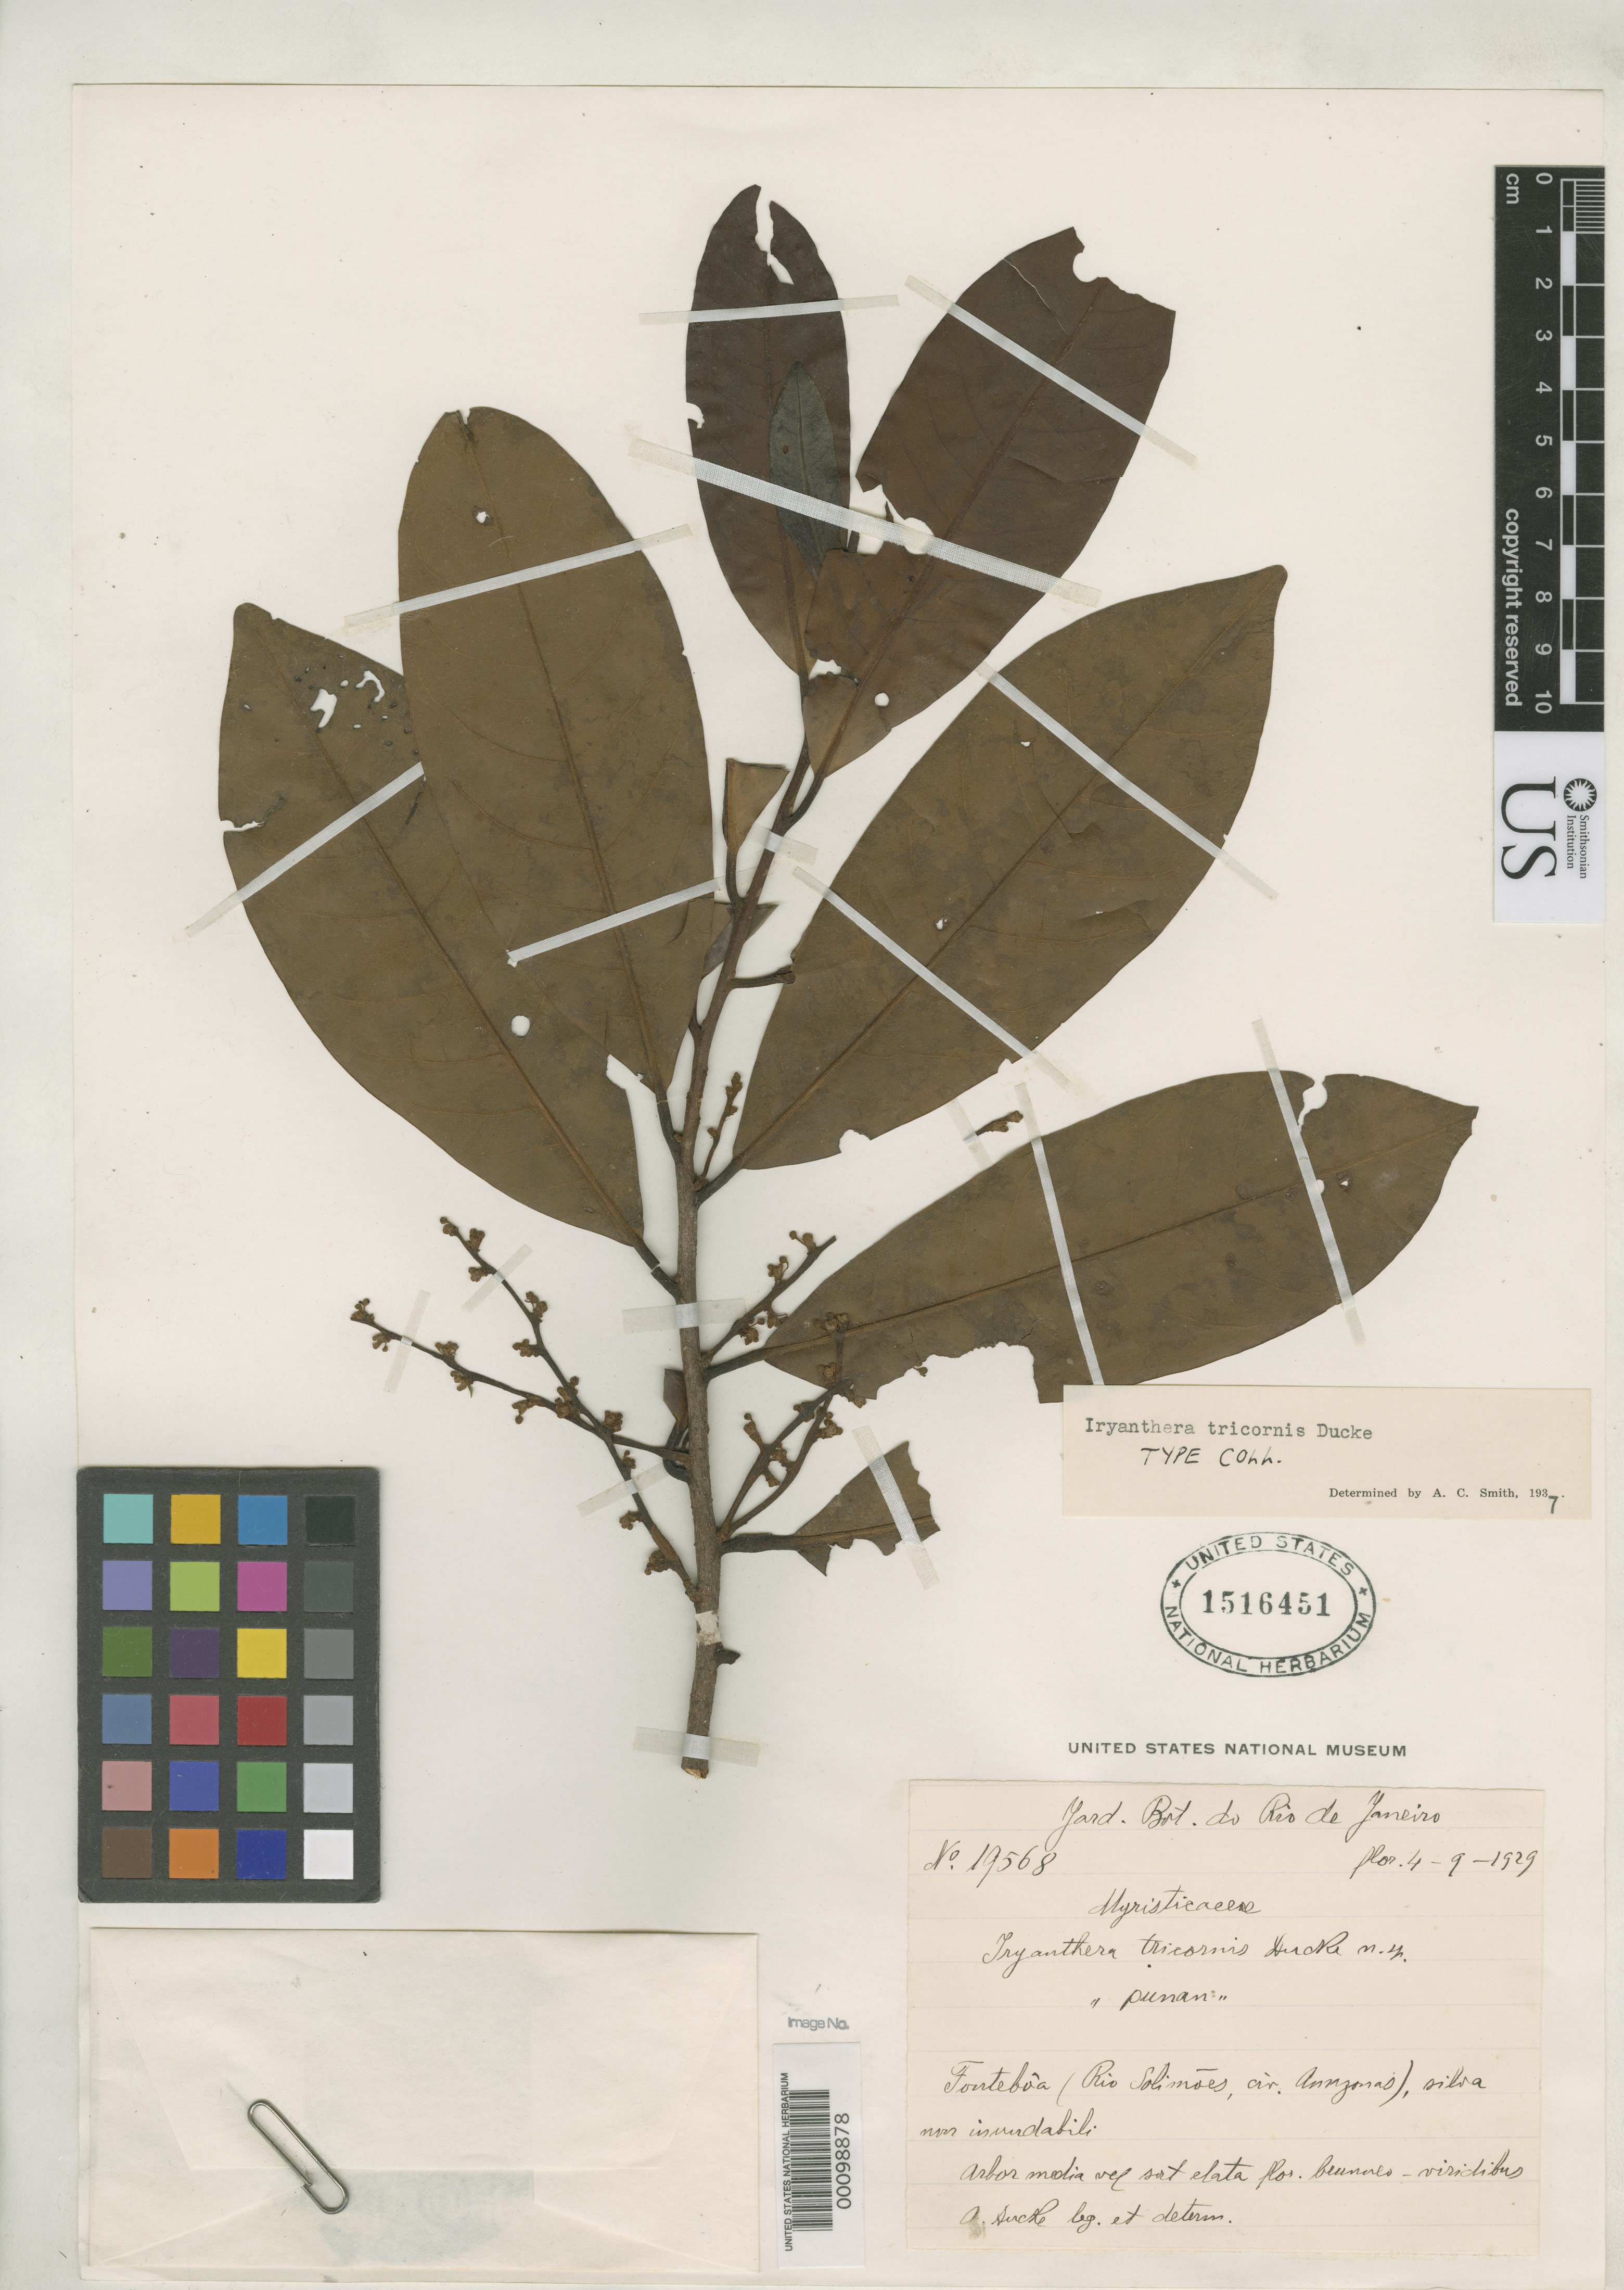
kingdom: Plantae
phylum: Tracheophyta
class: Magnoliopsida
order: Magnoliales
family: Myristicaceae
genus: Iryanthera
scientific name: Iryanthera tricornis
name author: Ducke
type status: Isotype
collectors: A. Ducke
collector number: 19568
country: Brazil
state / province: Amazonas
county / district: São Paulo de Olivença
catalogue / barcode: US 1516451